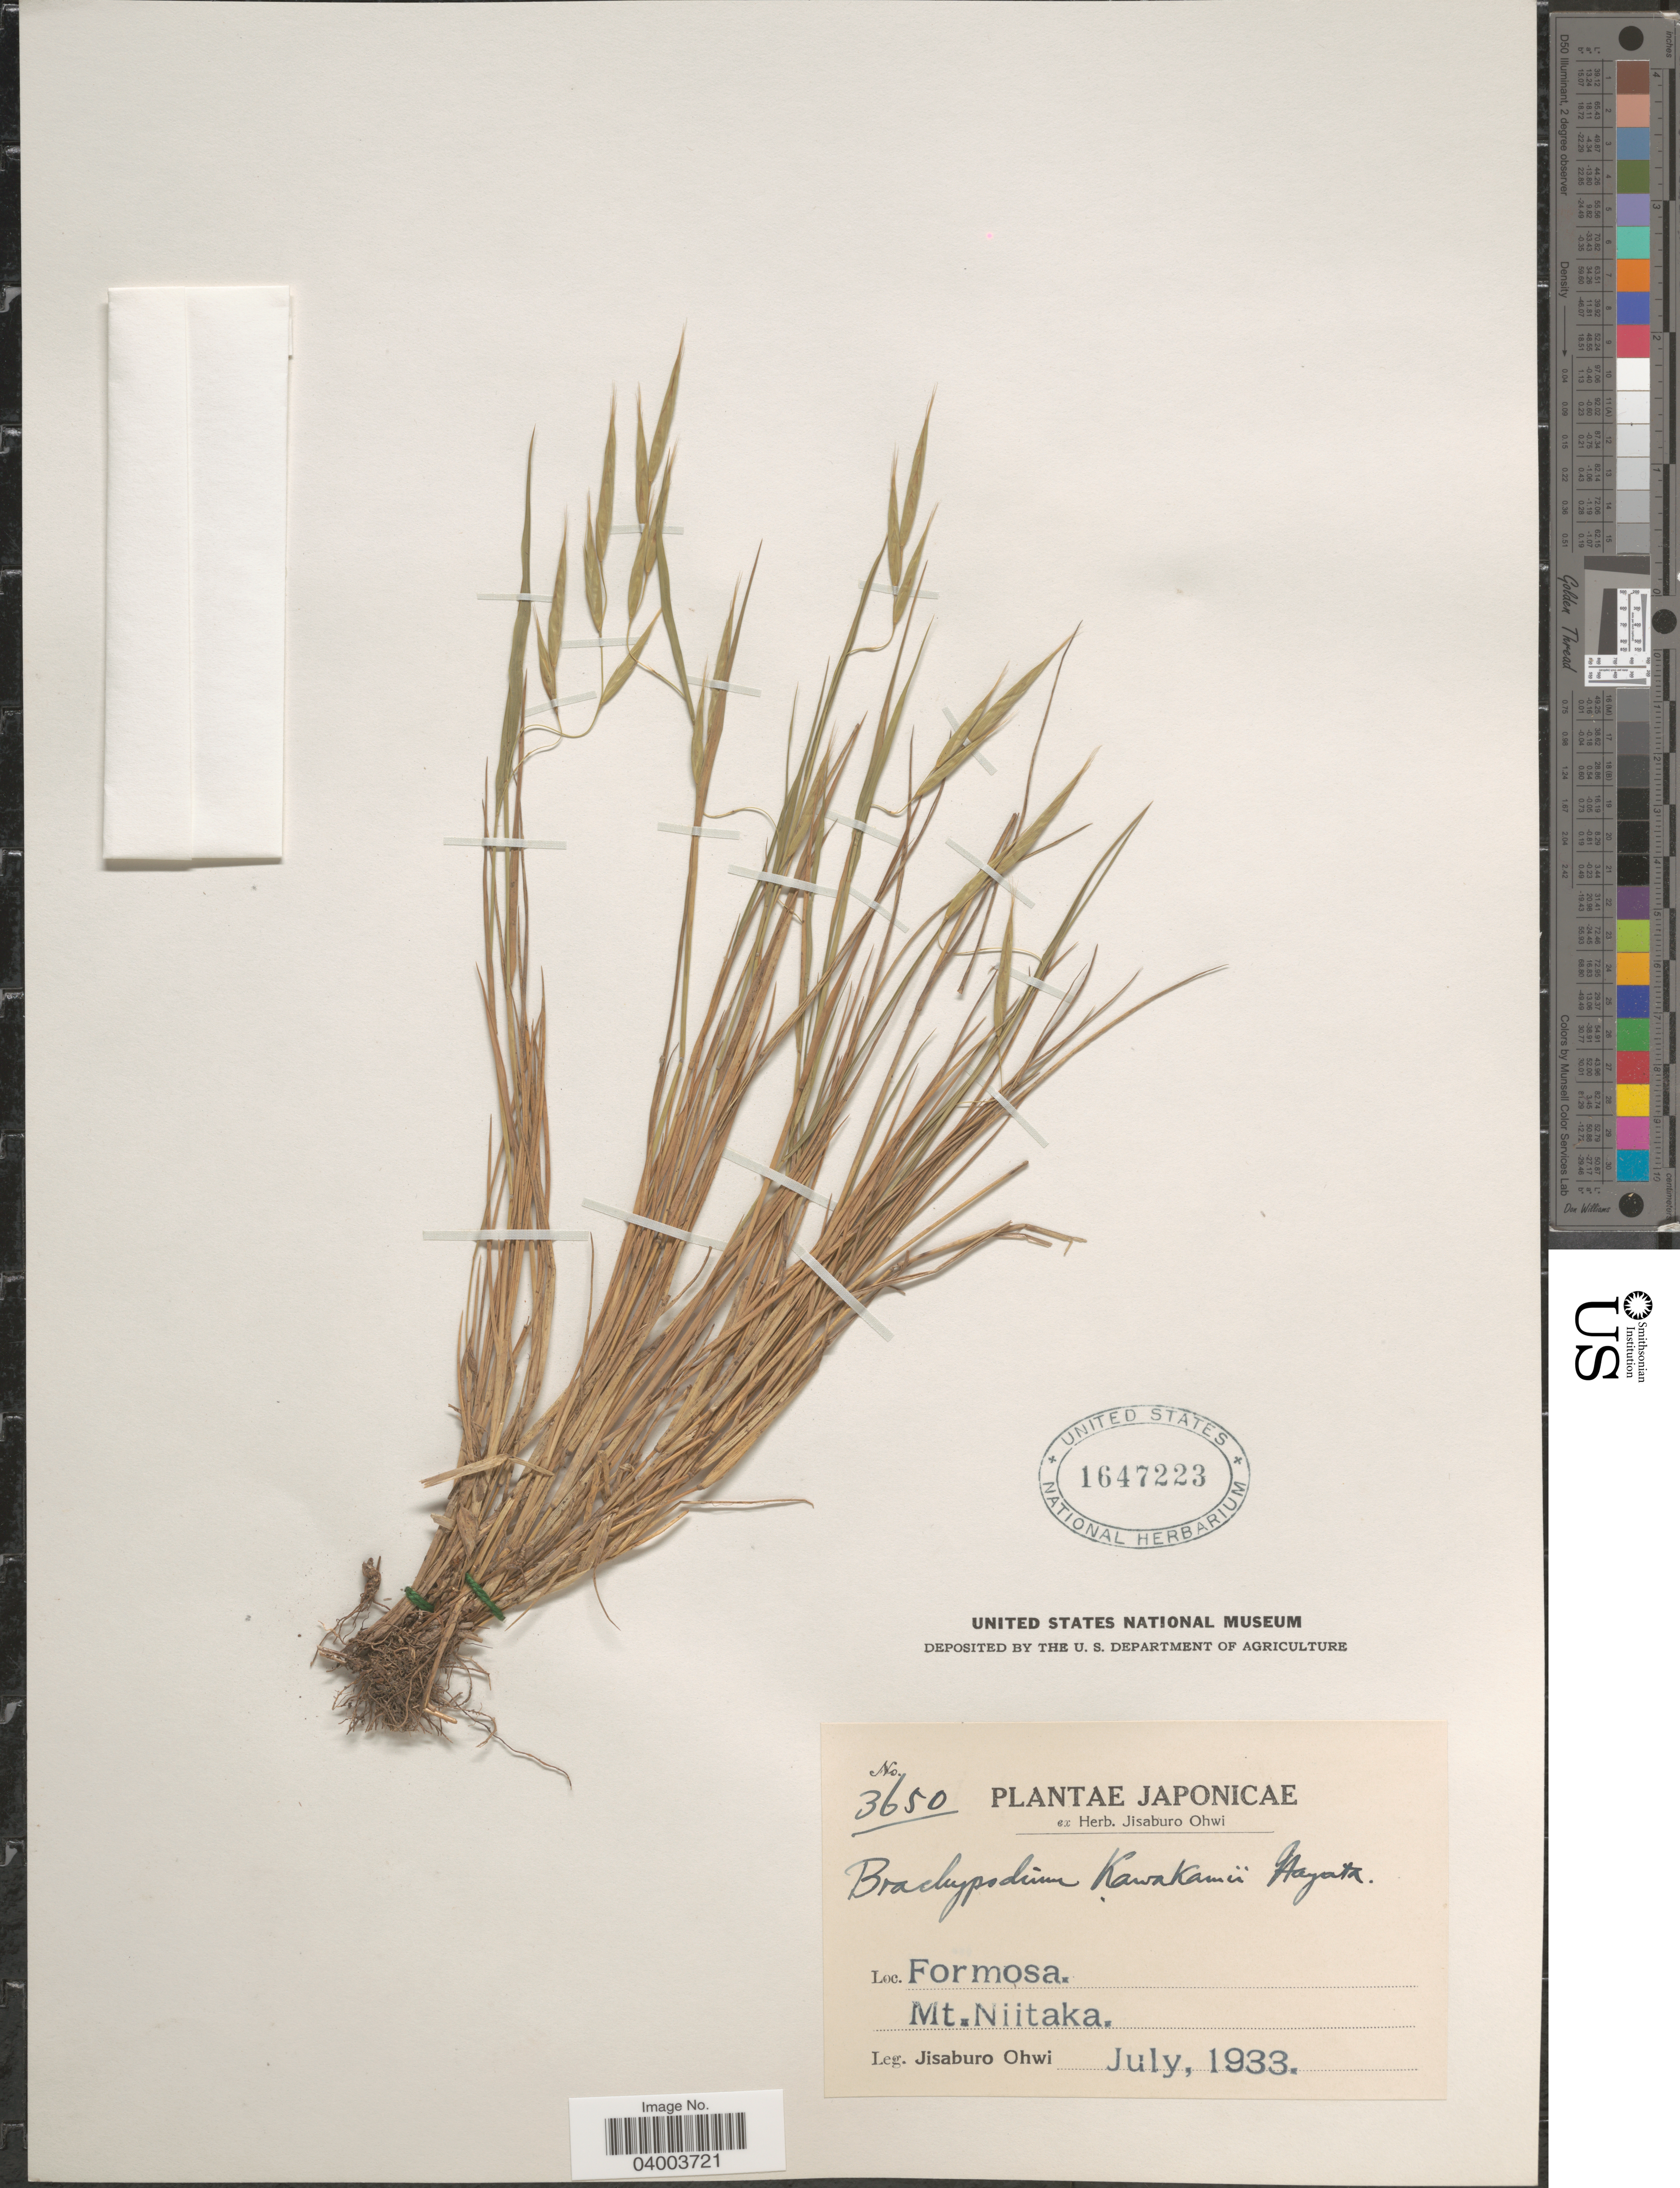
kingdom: Plantae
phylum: Tracheophyta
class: Liliopsida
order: Poales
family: Poaceae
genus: Brachypodium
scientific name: Brachypodium kawakamii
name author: Hayata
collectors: J. Ohwi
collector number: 3650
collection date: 1933-07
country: Japan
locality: Formosa. Mt. Niitaka.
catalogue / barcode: US 1647223